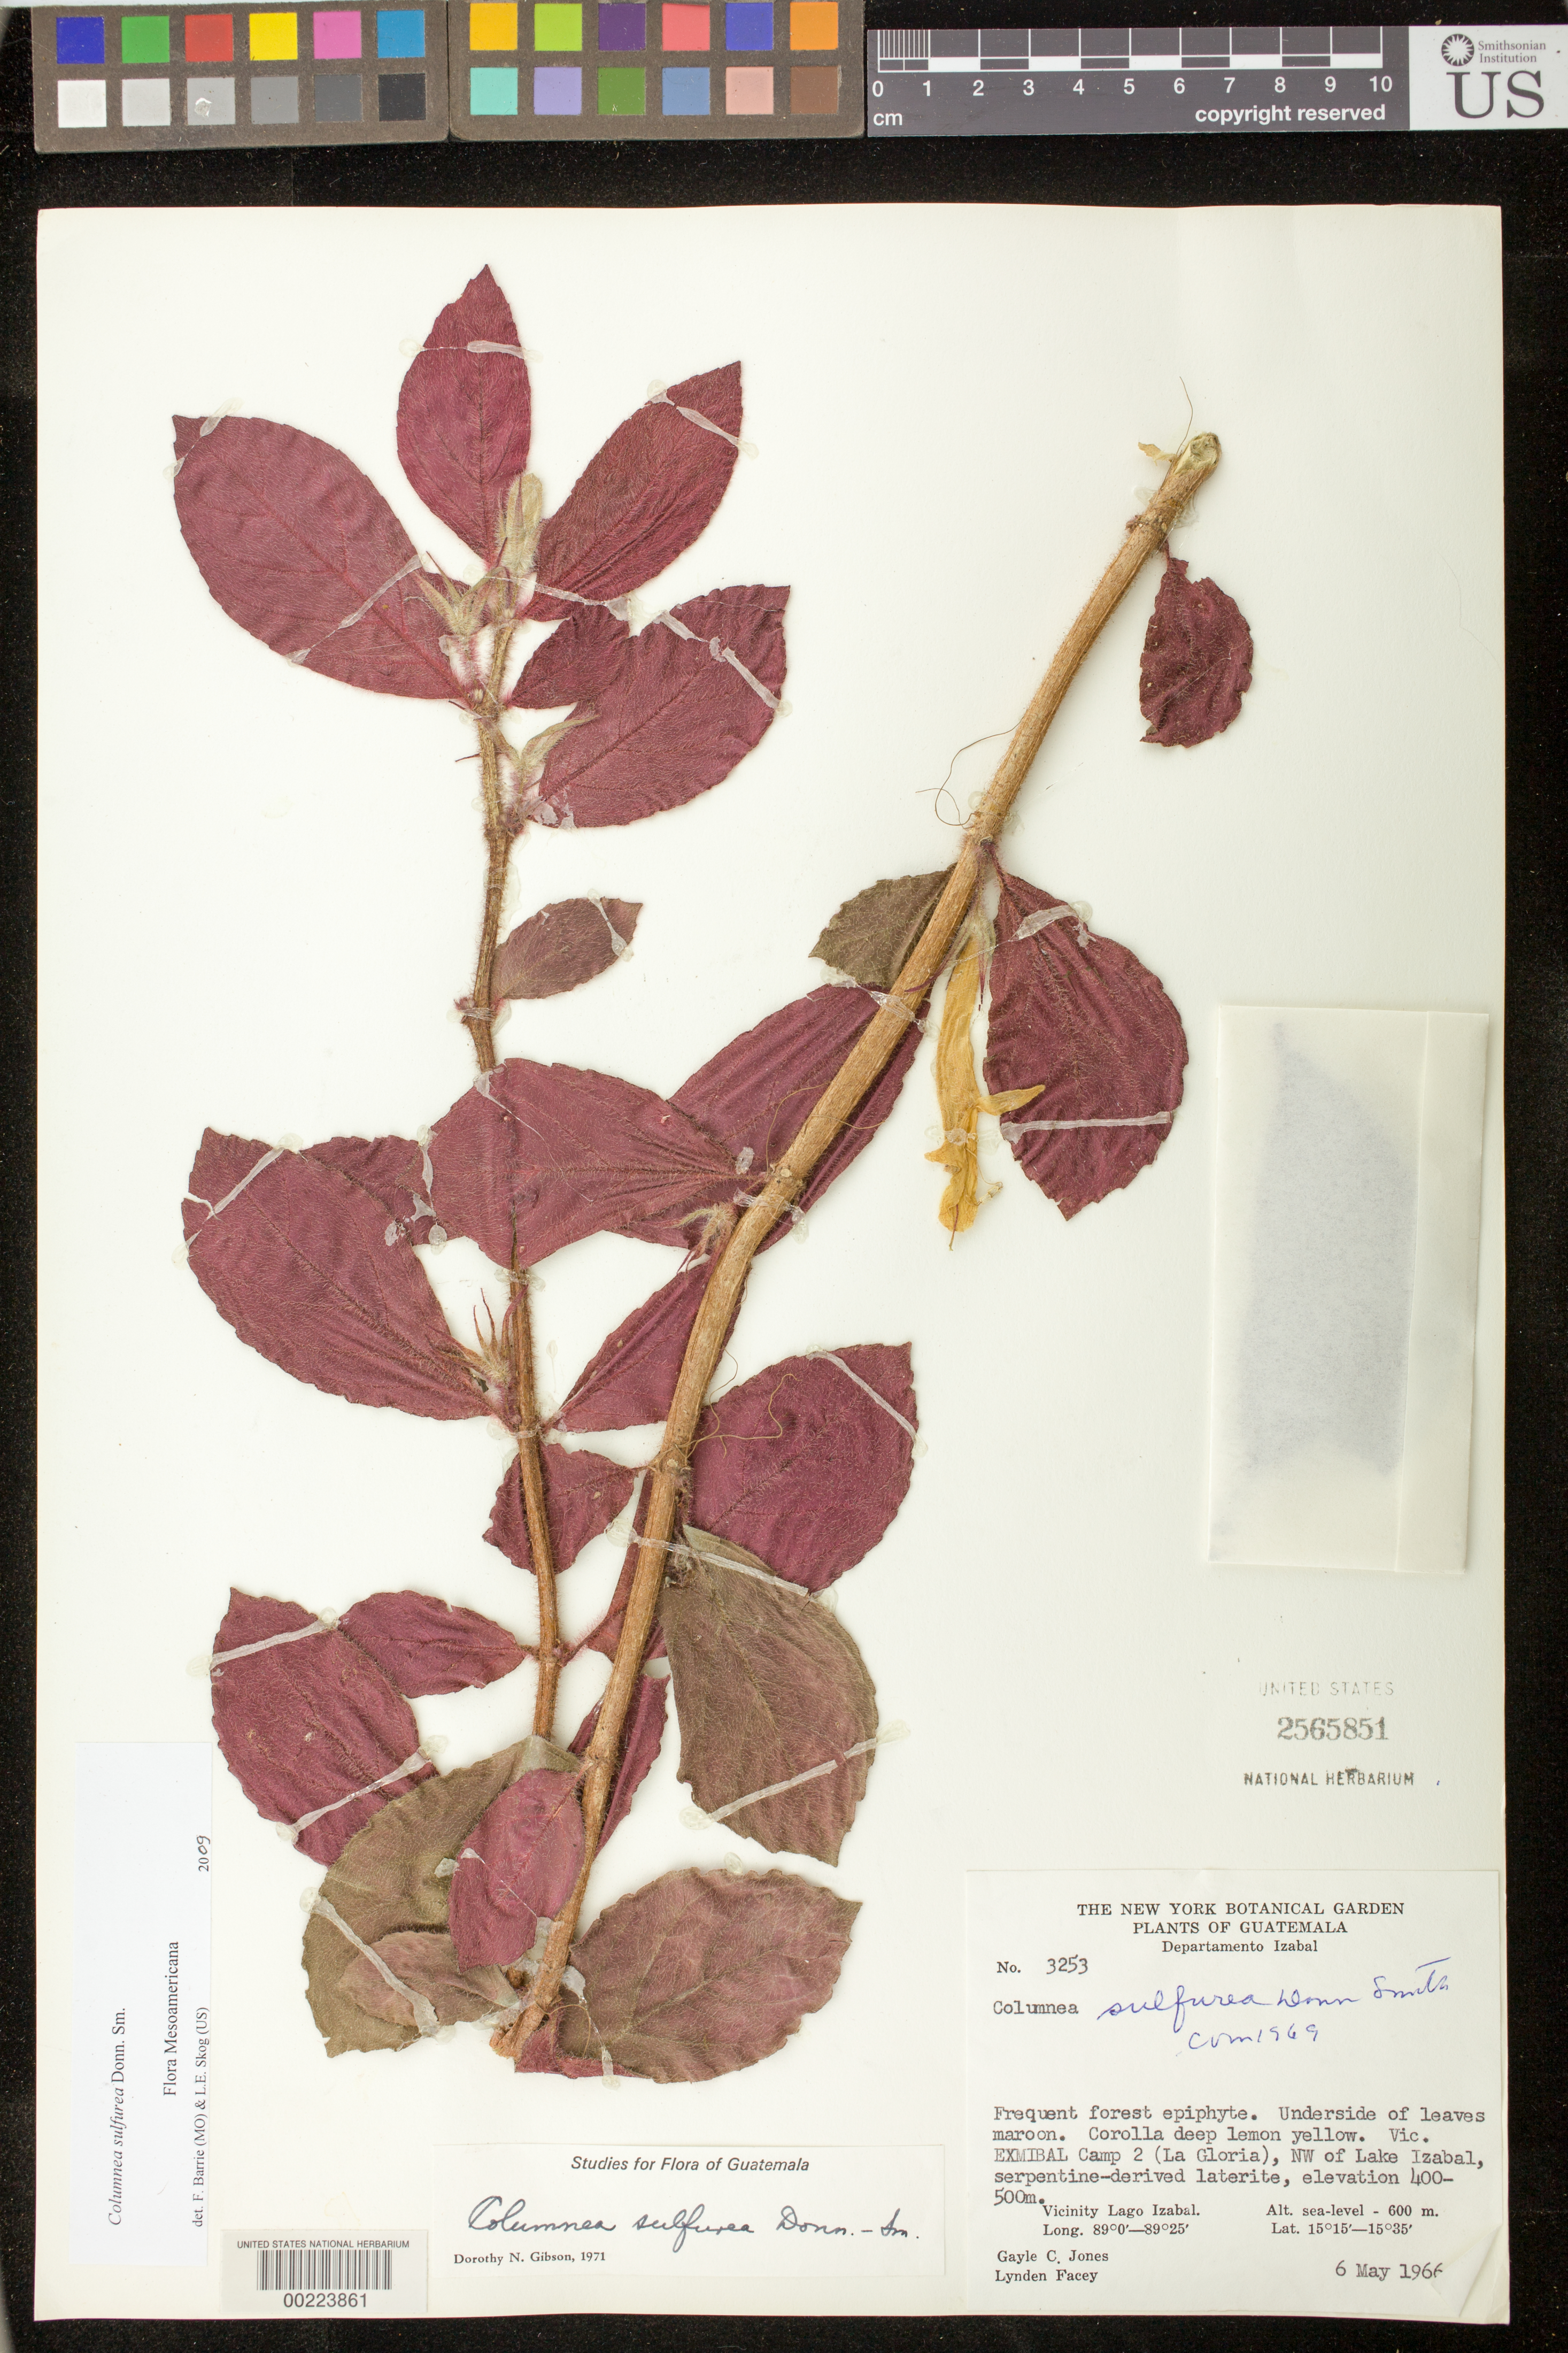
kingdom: Plantae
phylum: Tracheophyta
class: Magnoliopsida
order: Lamiales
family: Gesneriaceae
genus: Columnea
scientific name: Columnea sulfurea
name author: Donn. Sm.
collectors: G. C. Jones & L. Facey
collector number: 3253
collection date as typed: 06 May 1966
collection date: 1966-05-06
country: Guatemala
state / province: Izabal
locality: Vic Exmibal camp 2 (La Gloria), NW of Lake Izabal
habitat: serpentine-derived laterite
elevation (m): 400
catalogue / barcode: US 2565851